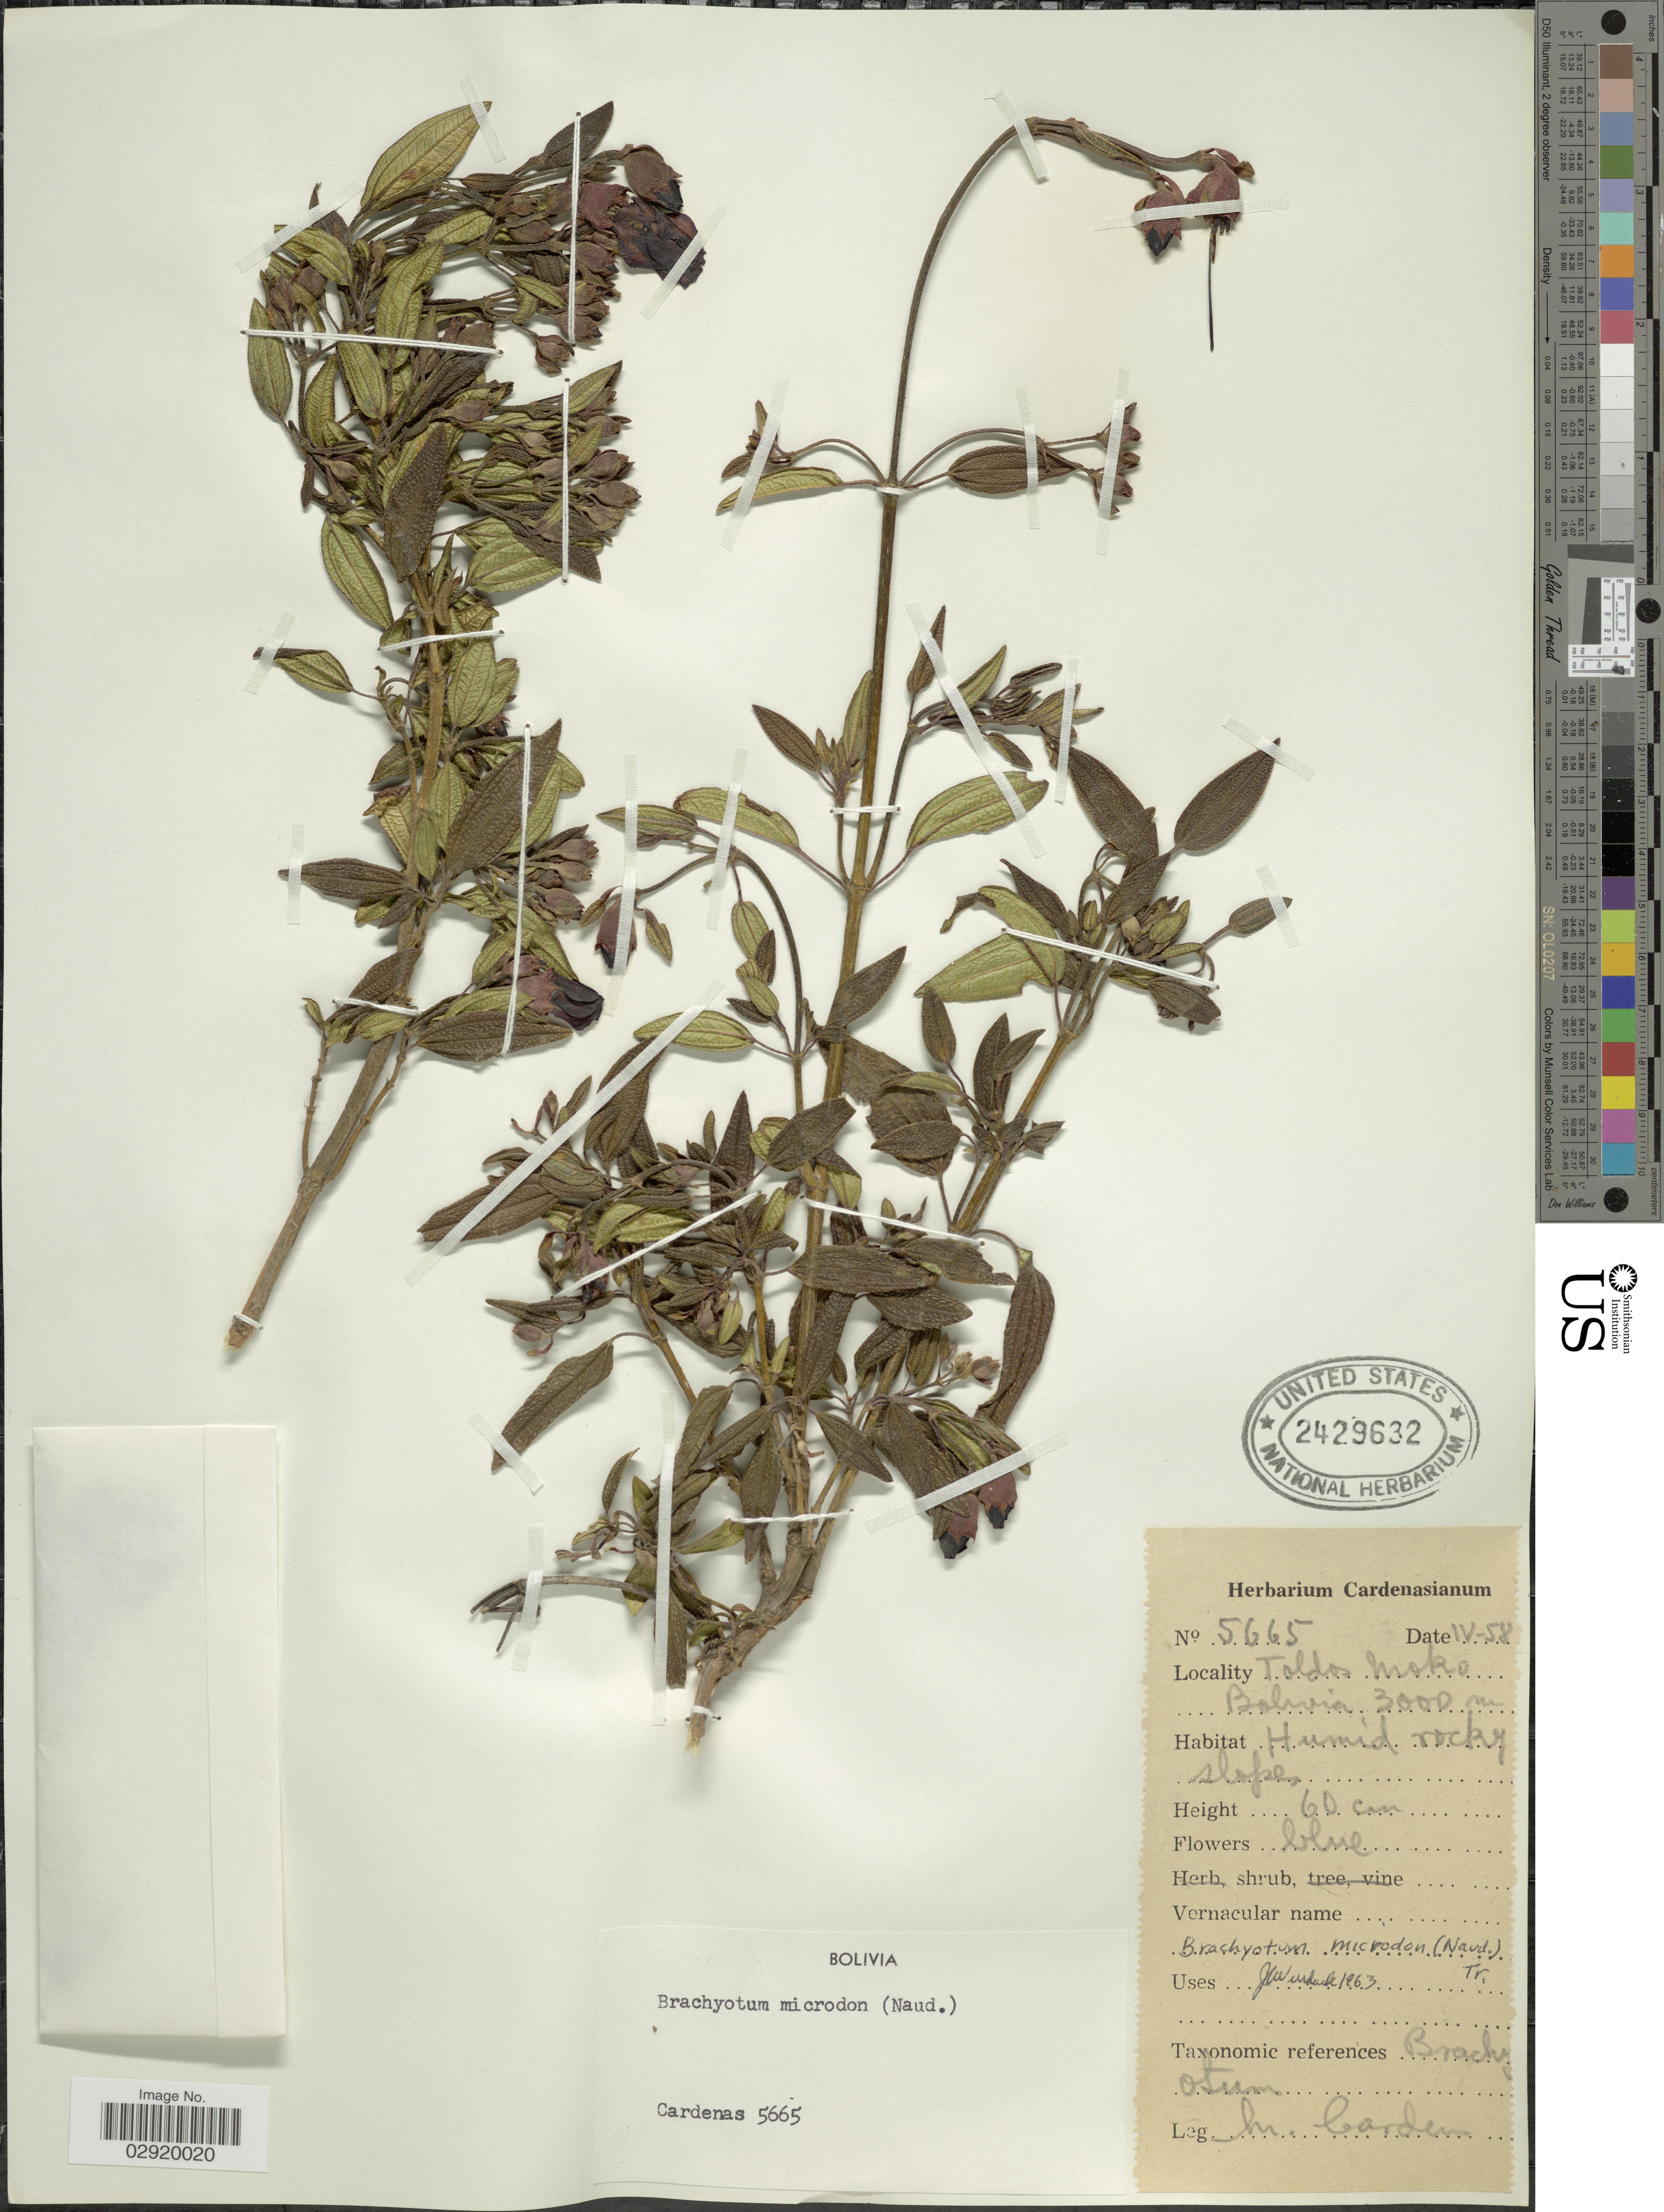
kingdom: Plantae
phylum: Tracheophyta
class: Magnoliopsida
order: Myrtales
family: Melastomataceae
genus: Brachyotum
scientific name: Brachyotum microdon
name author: (Naudin) Triana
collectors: M. Cárdenas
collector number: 5665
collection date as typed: Transcribed d/m/y: /4/58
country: Bolivia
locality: Toldos Moko.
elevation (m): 3000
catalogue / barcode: US 2429632